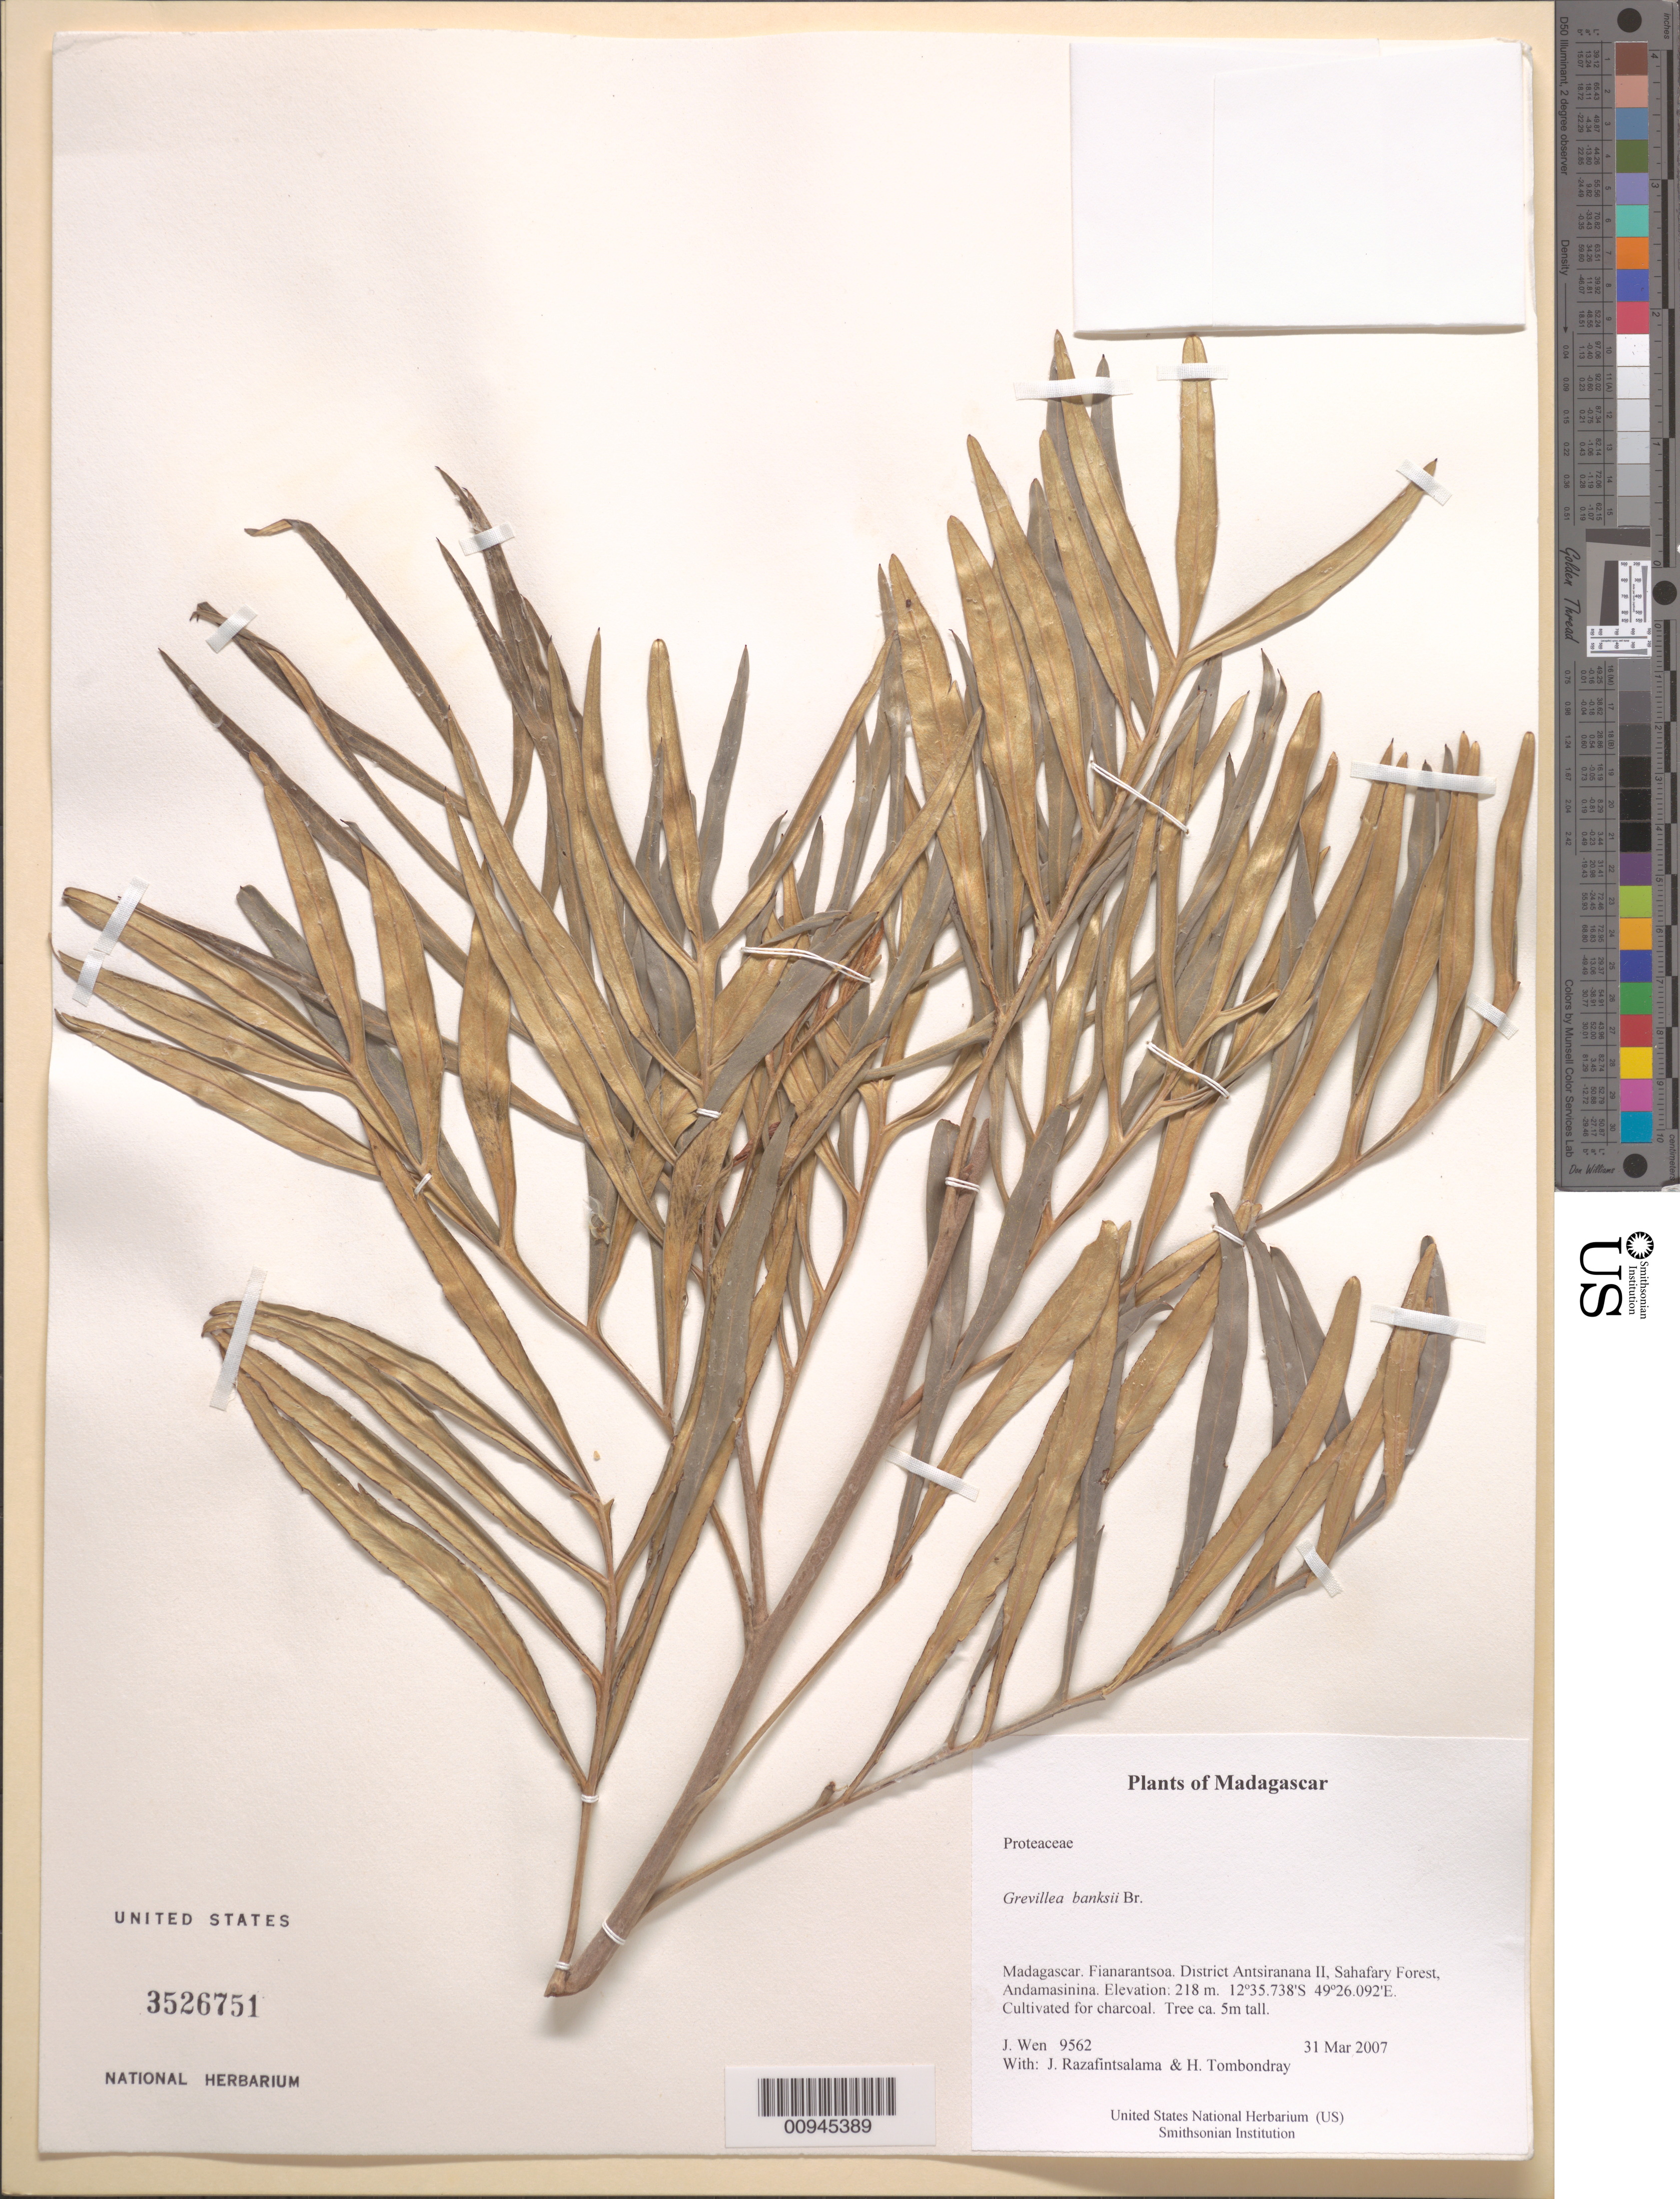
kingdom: Plantae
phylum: Tracheophyta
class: Magnoliopsida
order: Proteales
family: Proteaceae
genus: Grevillea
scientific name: Grevillea banksii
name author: R. Br.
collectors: J. Wen, J. Razafintsalama & H. Tombondray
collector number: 9562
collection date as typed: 31 Mar 2007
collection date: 2007-03-31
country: Madagascar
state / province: Diana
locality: District Antsiranana II, Sahafary Forest, Andamasinina.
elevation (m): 218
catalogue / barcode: US 3526751